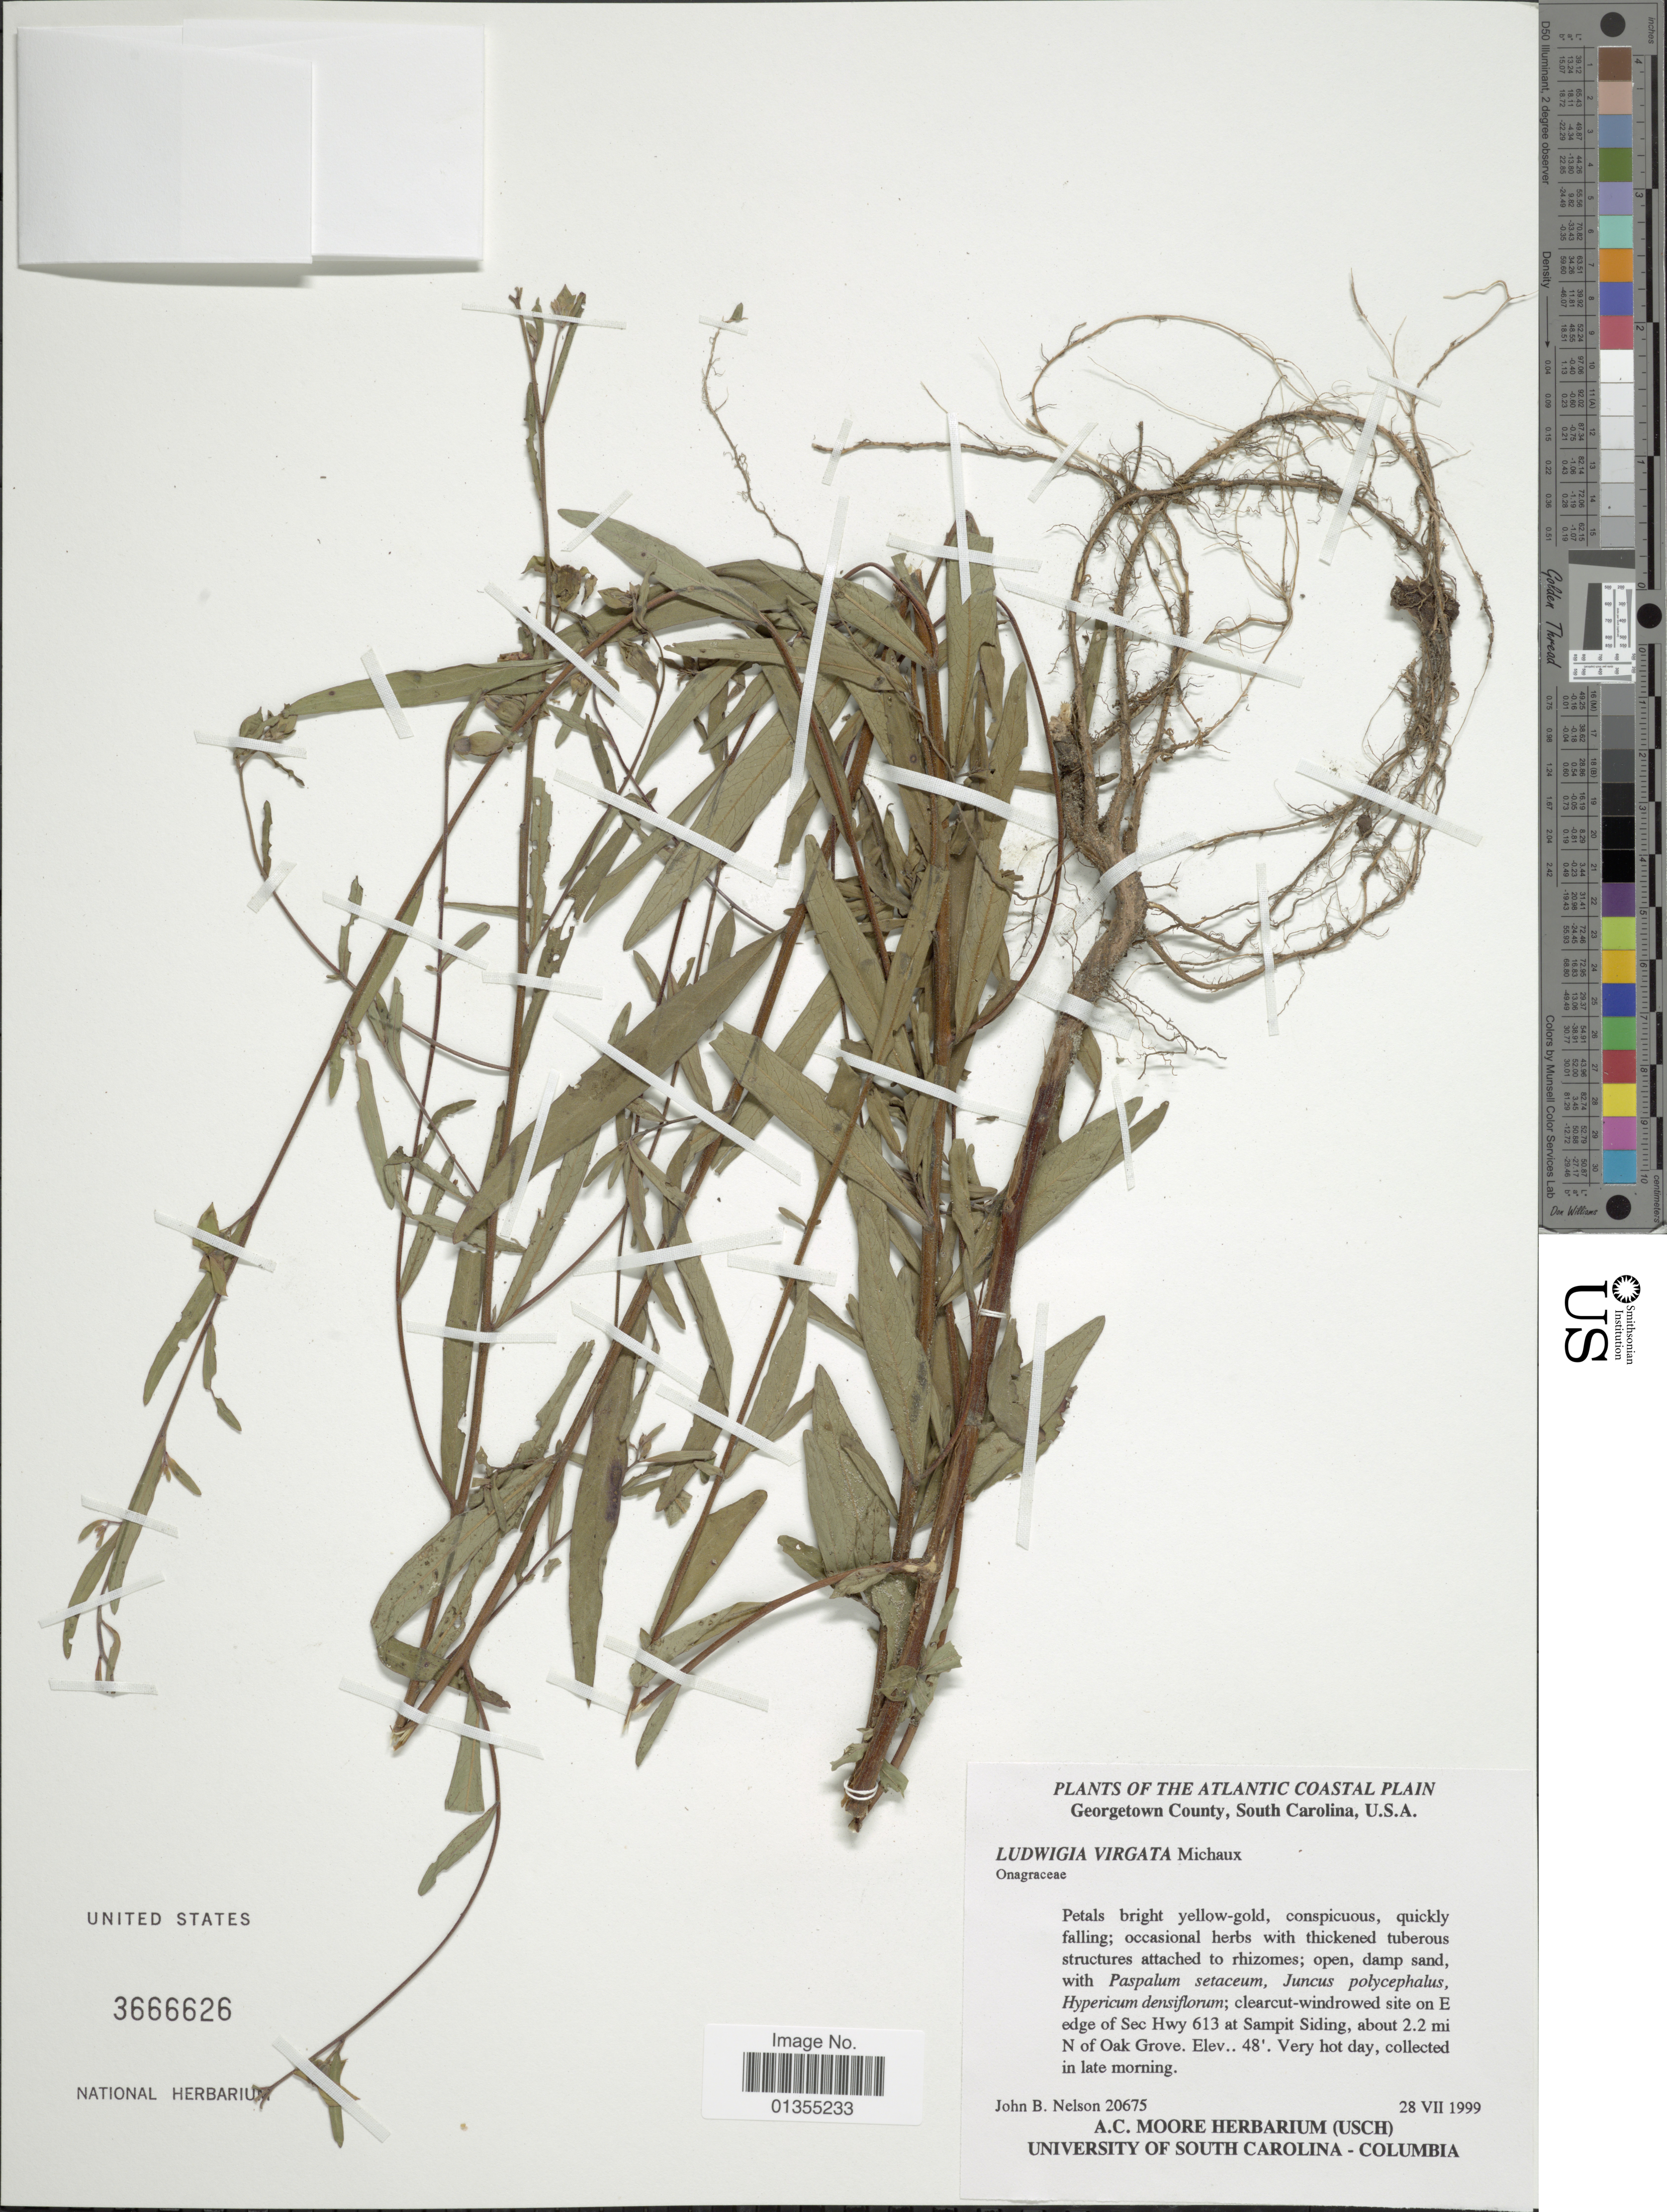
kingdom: Plantae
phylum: Tracheophyta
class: Magnoliopsida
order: Myrtales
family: Onagraceae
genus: Ludwigia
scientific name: Ludwigia virgata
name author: Michx.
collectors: J. B. Nelson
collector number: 20675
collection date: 1999-07-28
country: United States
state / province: South Carolina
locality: Atlantic Coastal Plain. Georgetown County. Clearcut-windrowed site on E edge of Sec Hwy 613 at Sampit Siding, about 2.2 mi N of Oak Grove.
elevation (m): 15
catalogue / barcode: US 3666626